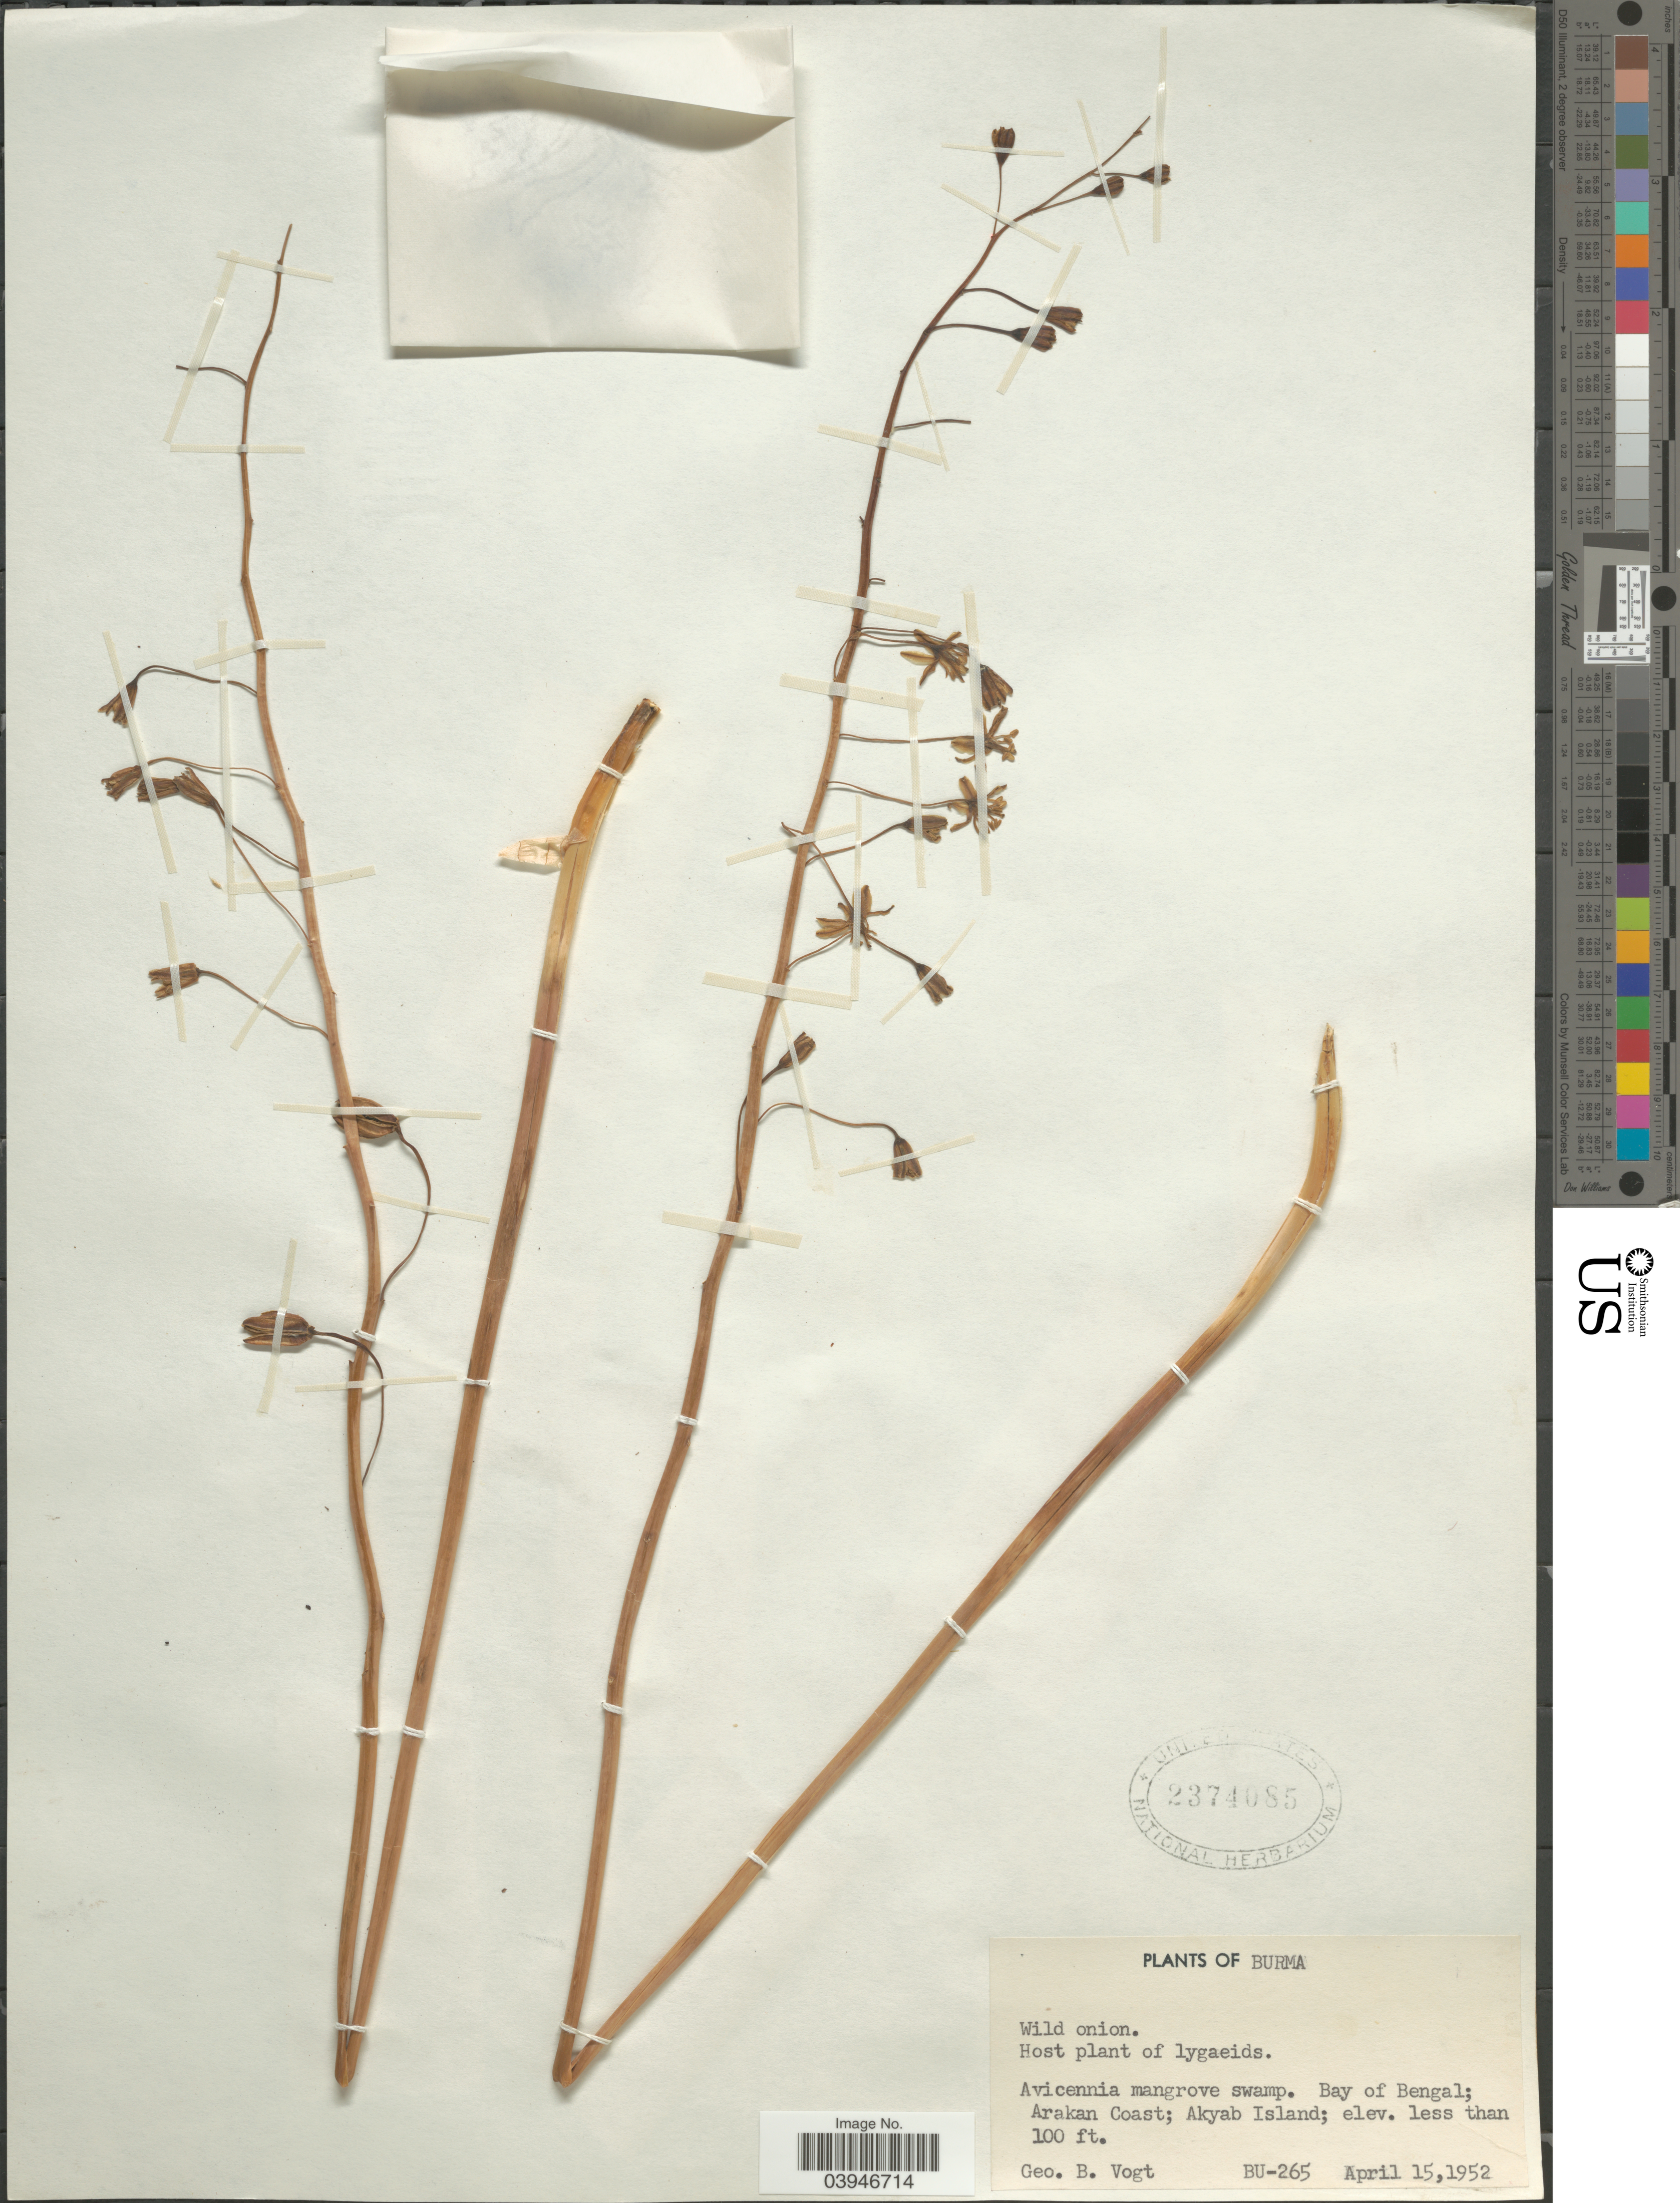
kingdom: Plantae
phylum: Tracheophyta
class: Liliopsida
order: Liliales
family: Liliaceae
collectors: G. B. Vogt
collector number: BU-265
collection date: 1952-04-15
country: Myanmar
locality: Burma. Bay of Bengal; Arakan Coast; Akyab Island.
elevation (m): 30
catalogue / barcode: US 2374085